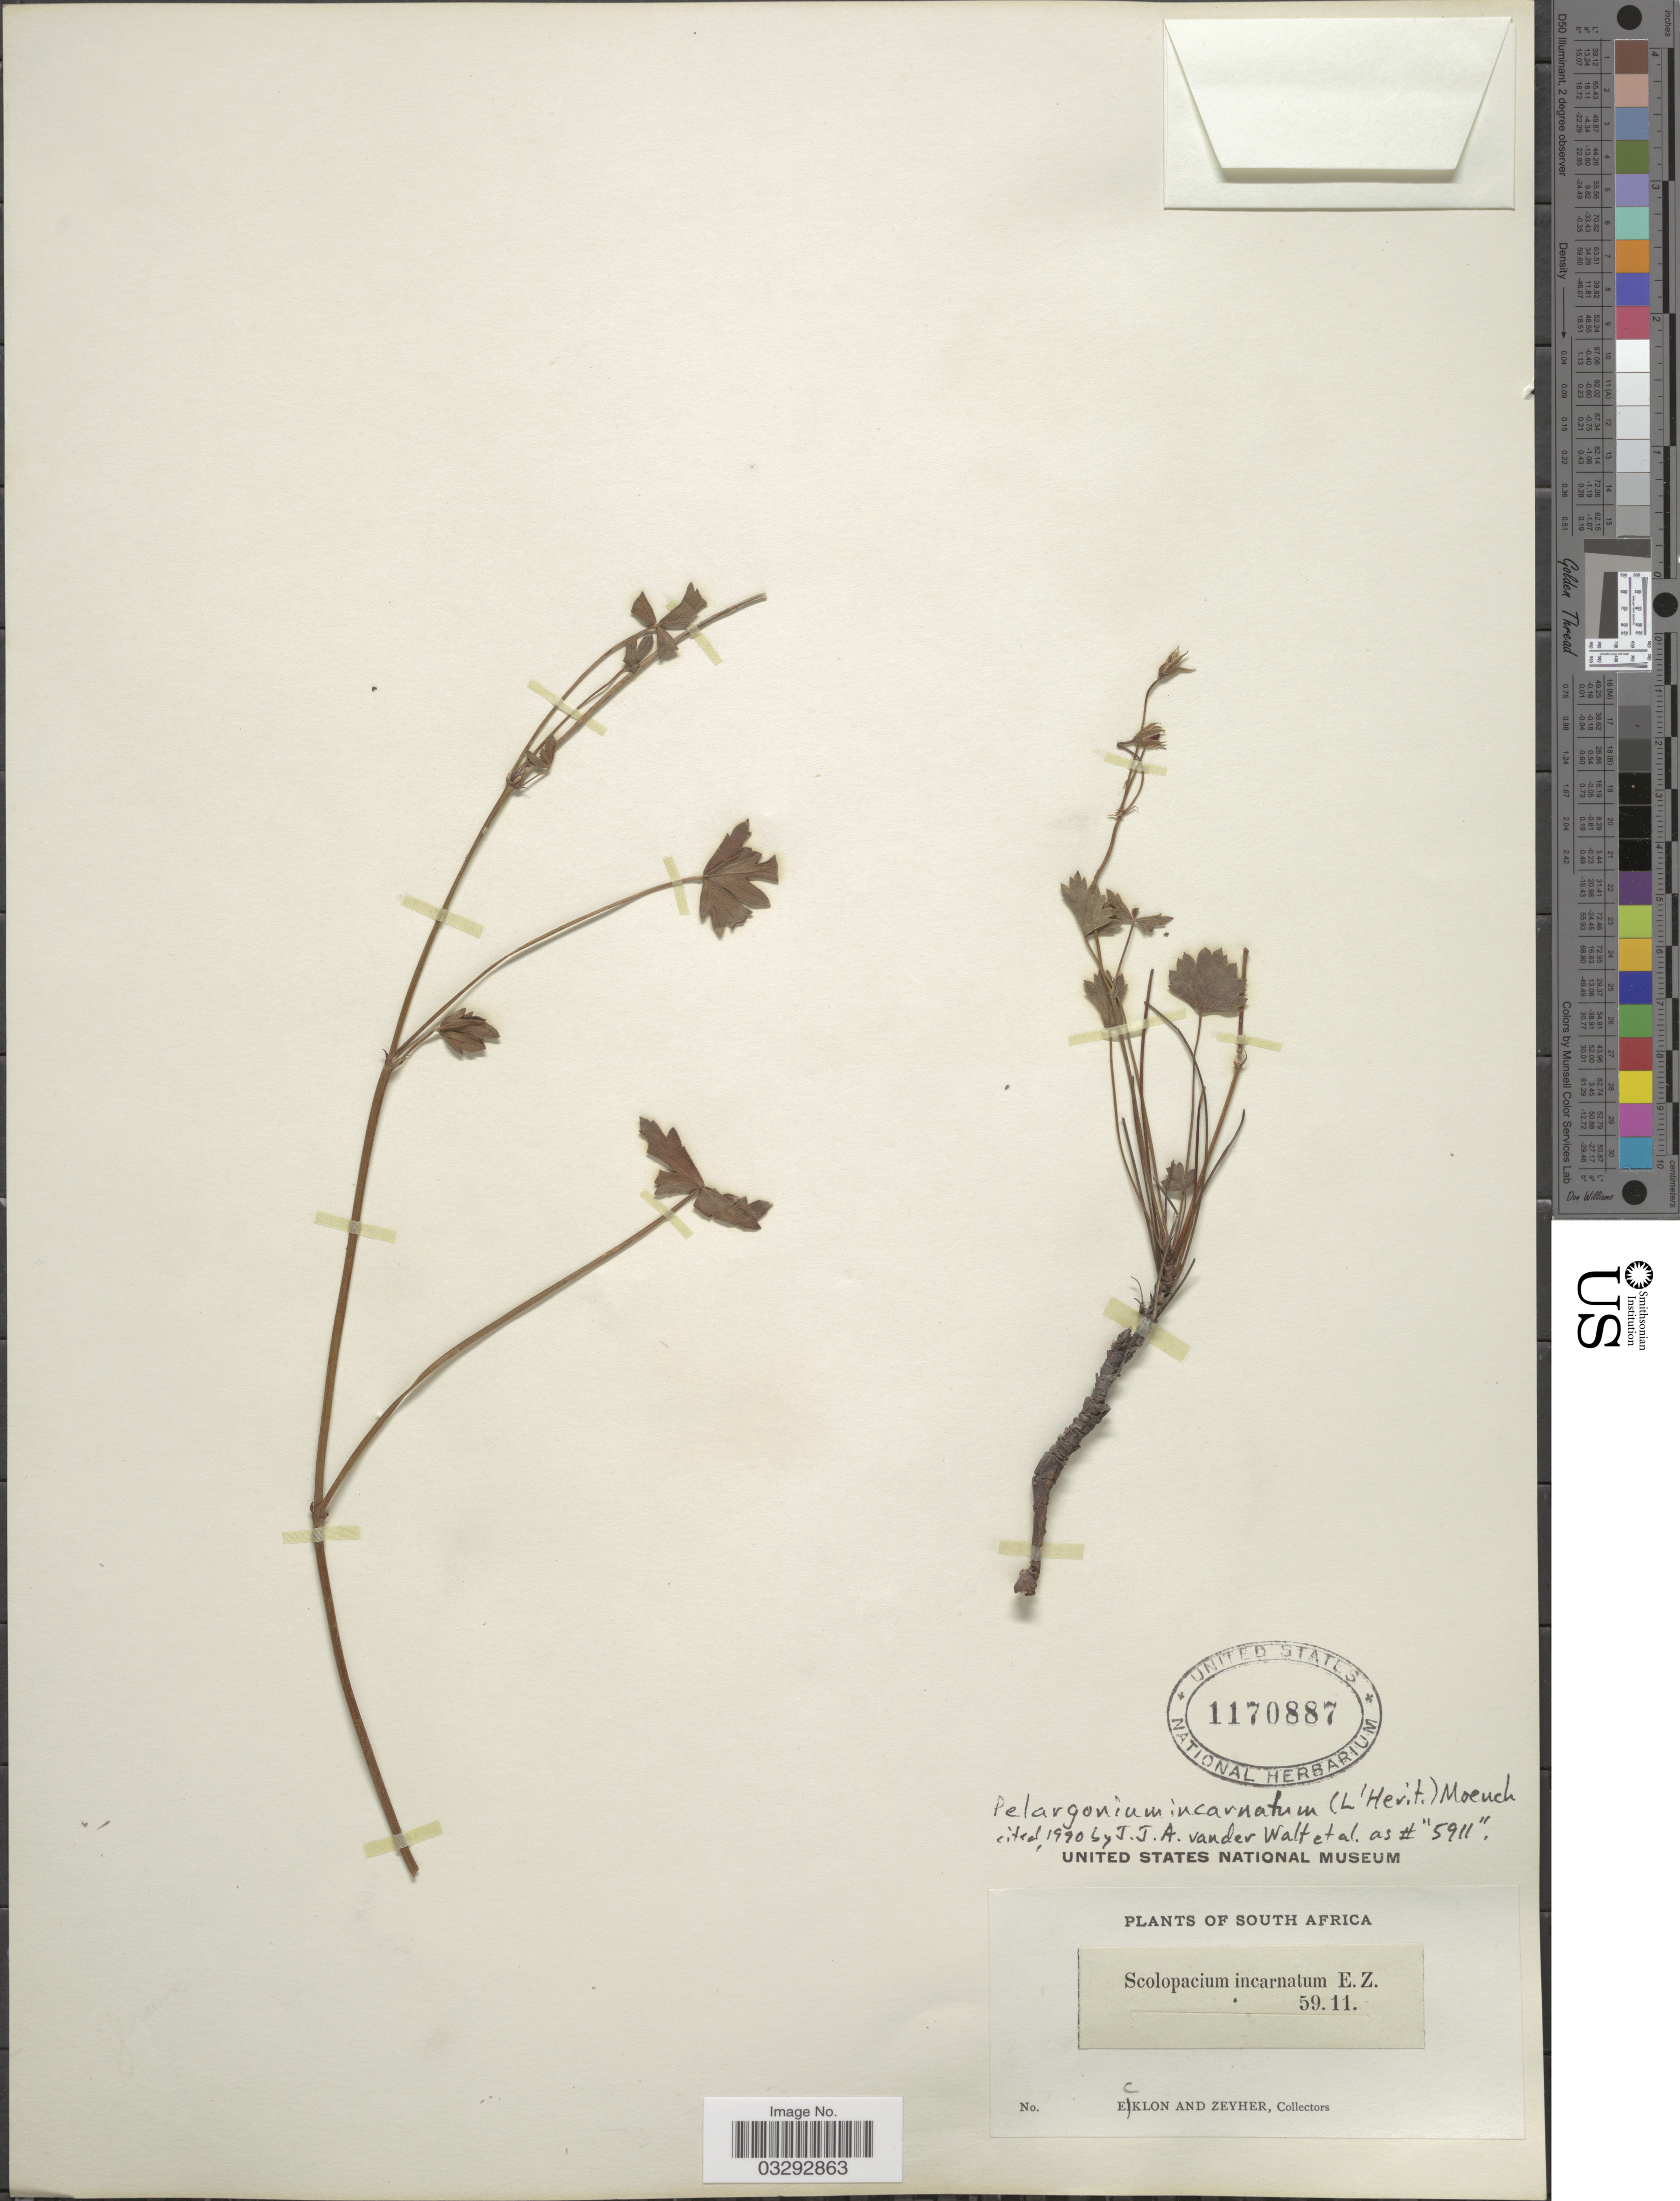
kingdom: Plantae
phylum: Tracheophyta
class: Magnoliopsida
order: Geraniales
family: Geraniaceae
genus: Pelargonium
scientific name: Pelargonium incarnatum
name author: (L.) Moench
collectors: -. Ecklon & -. Zeyher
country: South Africa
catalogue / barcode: US 1170887